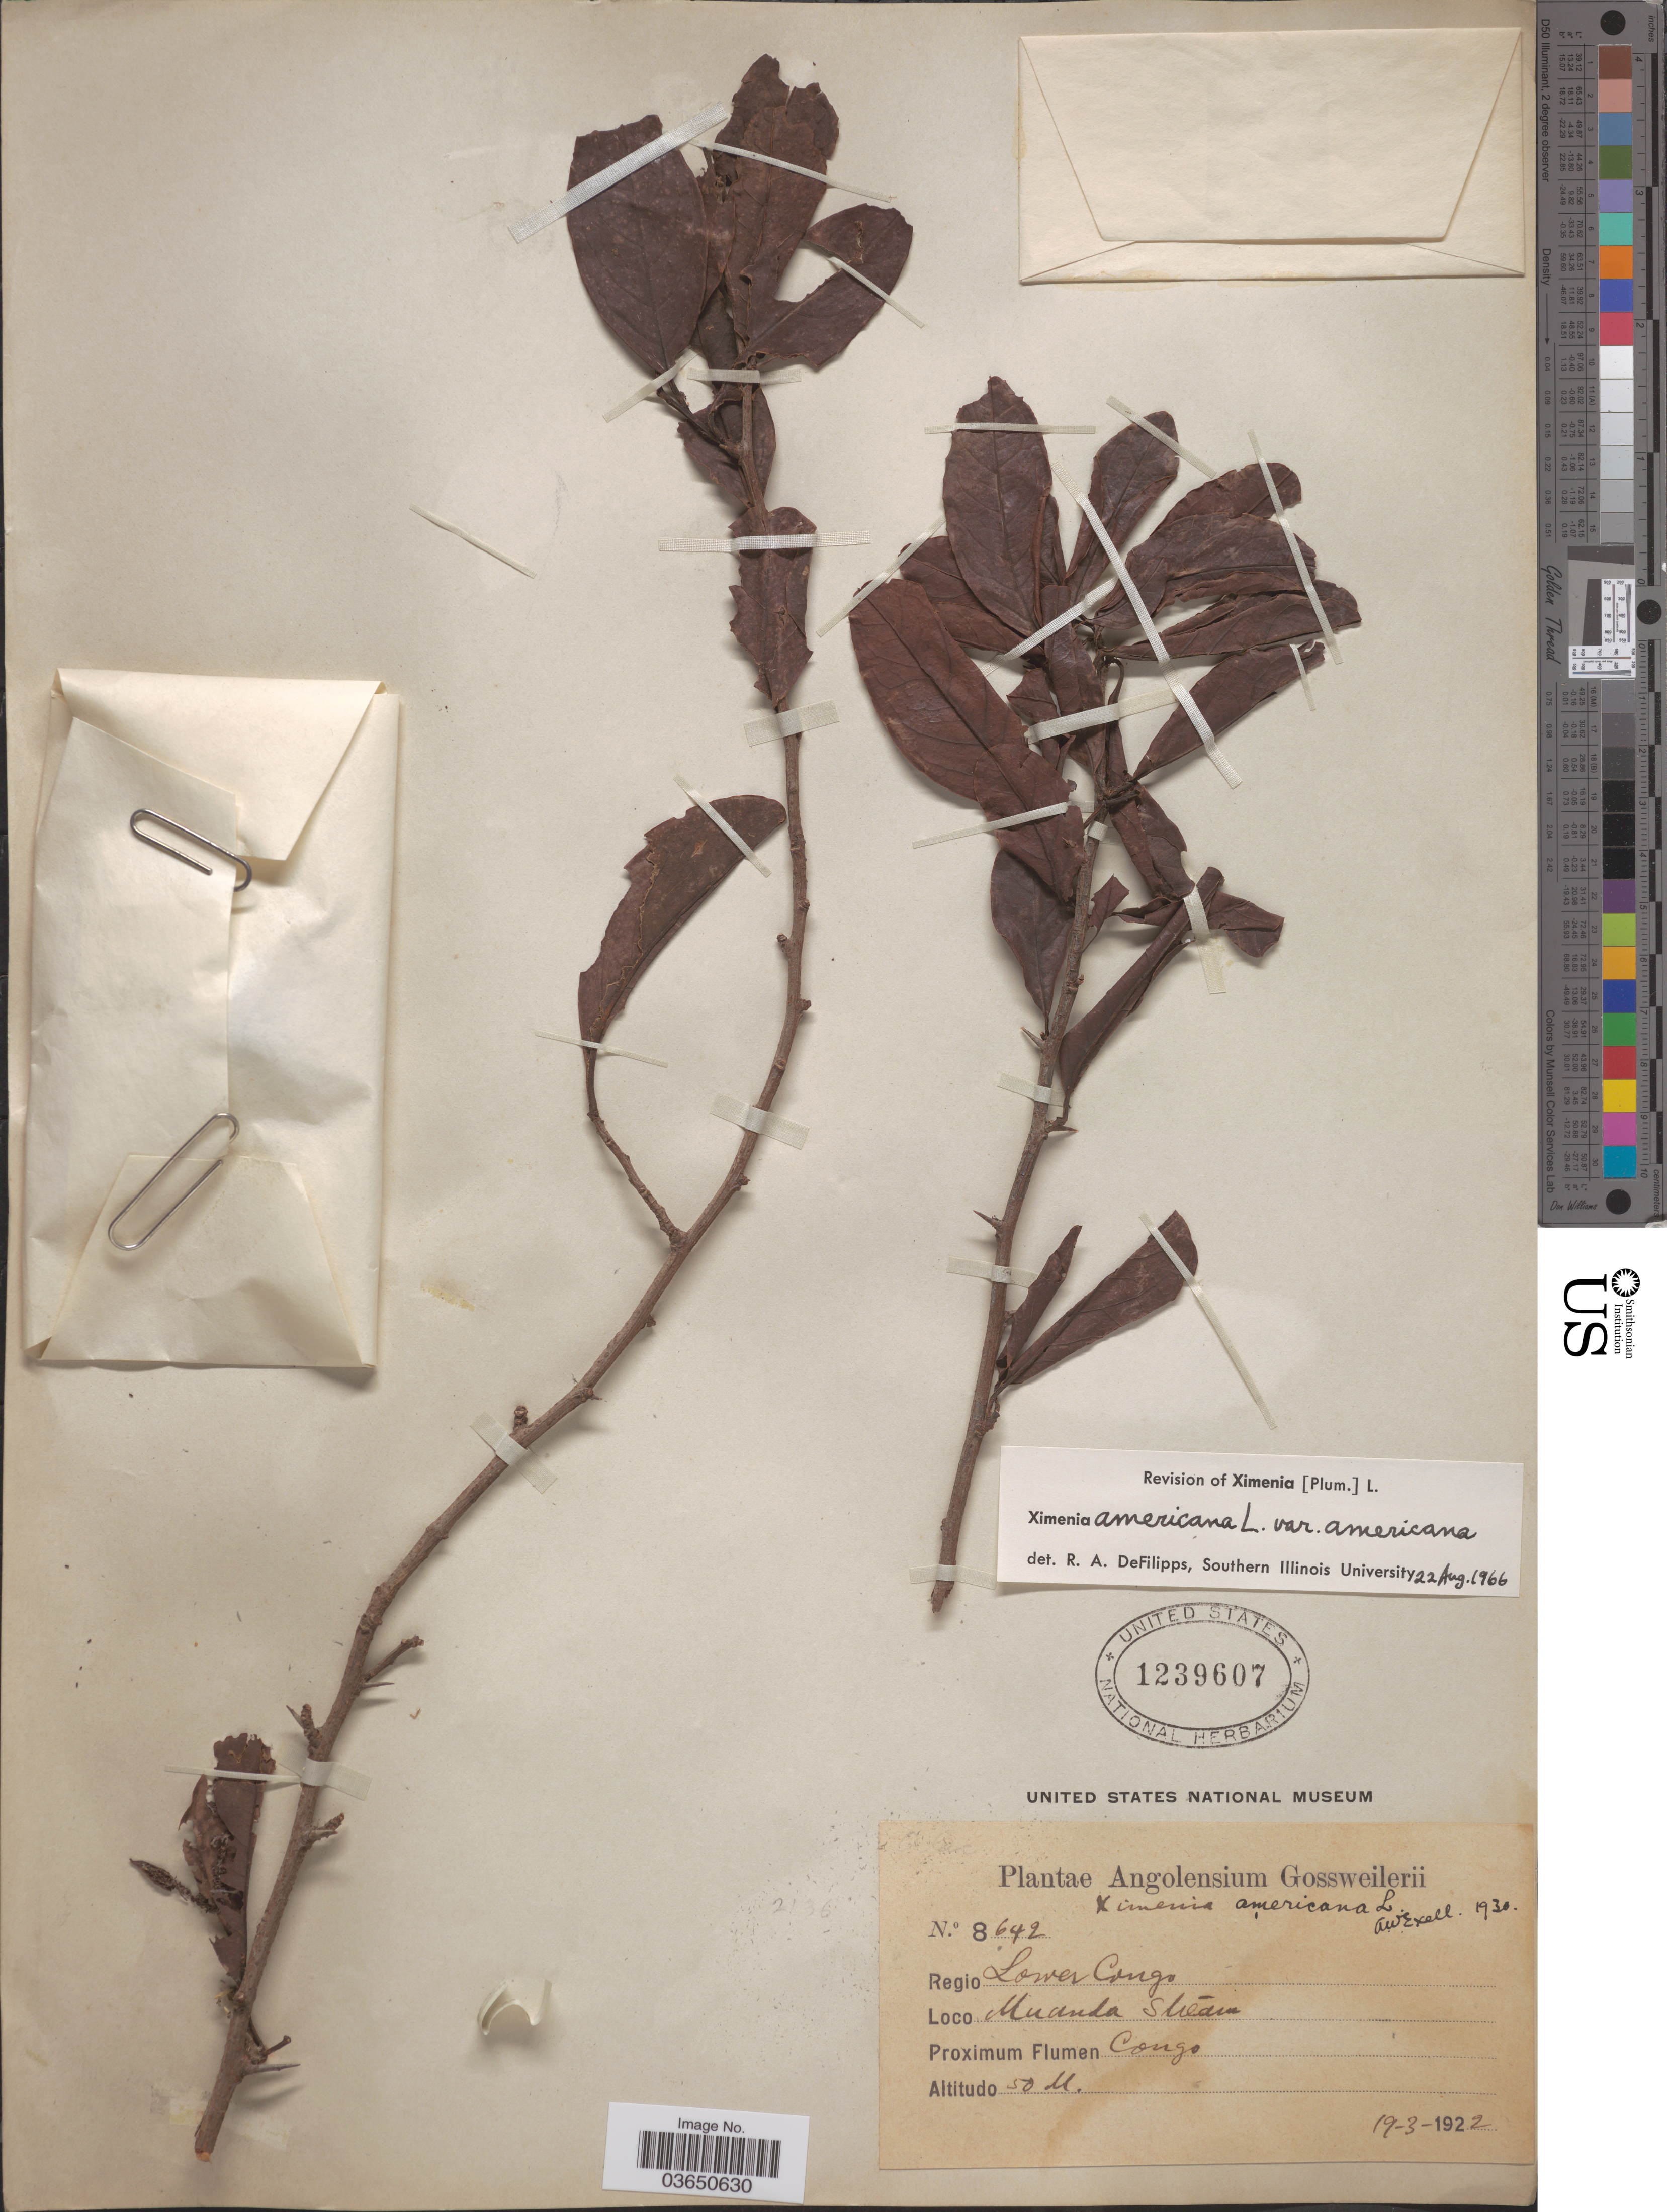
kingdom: Plantae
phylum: Tracheophyta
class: Magnoliopsida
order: Santalales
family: Ximeniaceae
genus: Ximenia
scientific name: Ximenia americana var. americana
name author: L.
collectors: -. Gossweiler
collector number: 8642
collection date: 1922-03-19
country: Angola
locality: Regio Lower Congo. Muanda Stream. Proximum Flumen Congo.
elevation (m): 50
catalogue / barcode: US 1239607